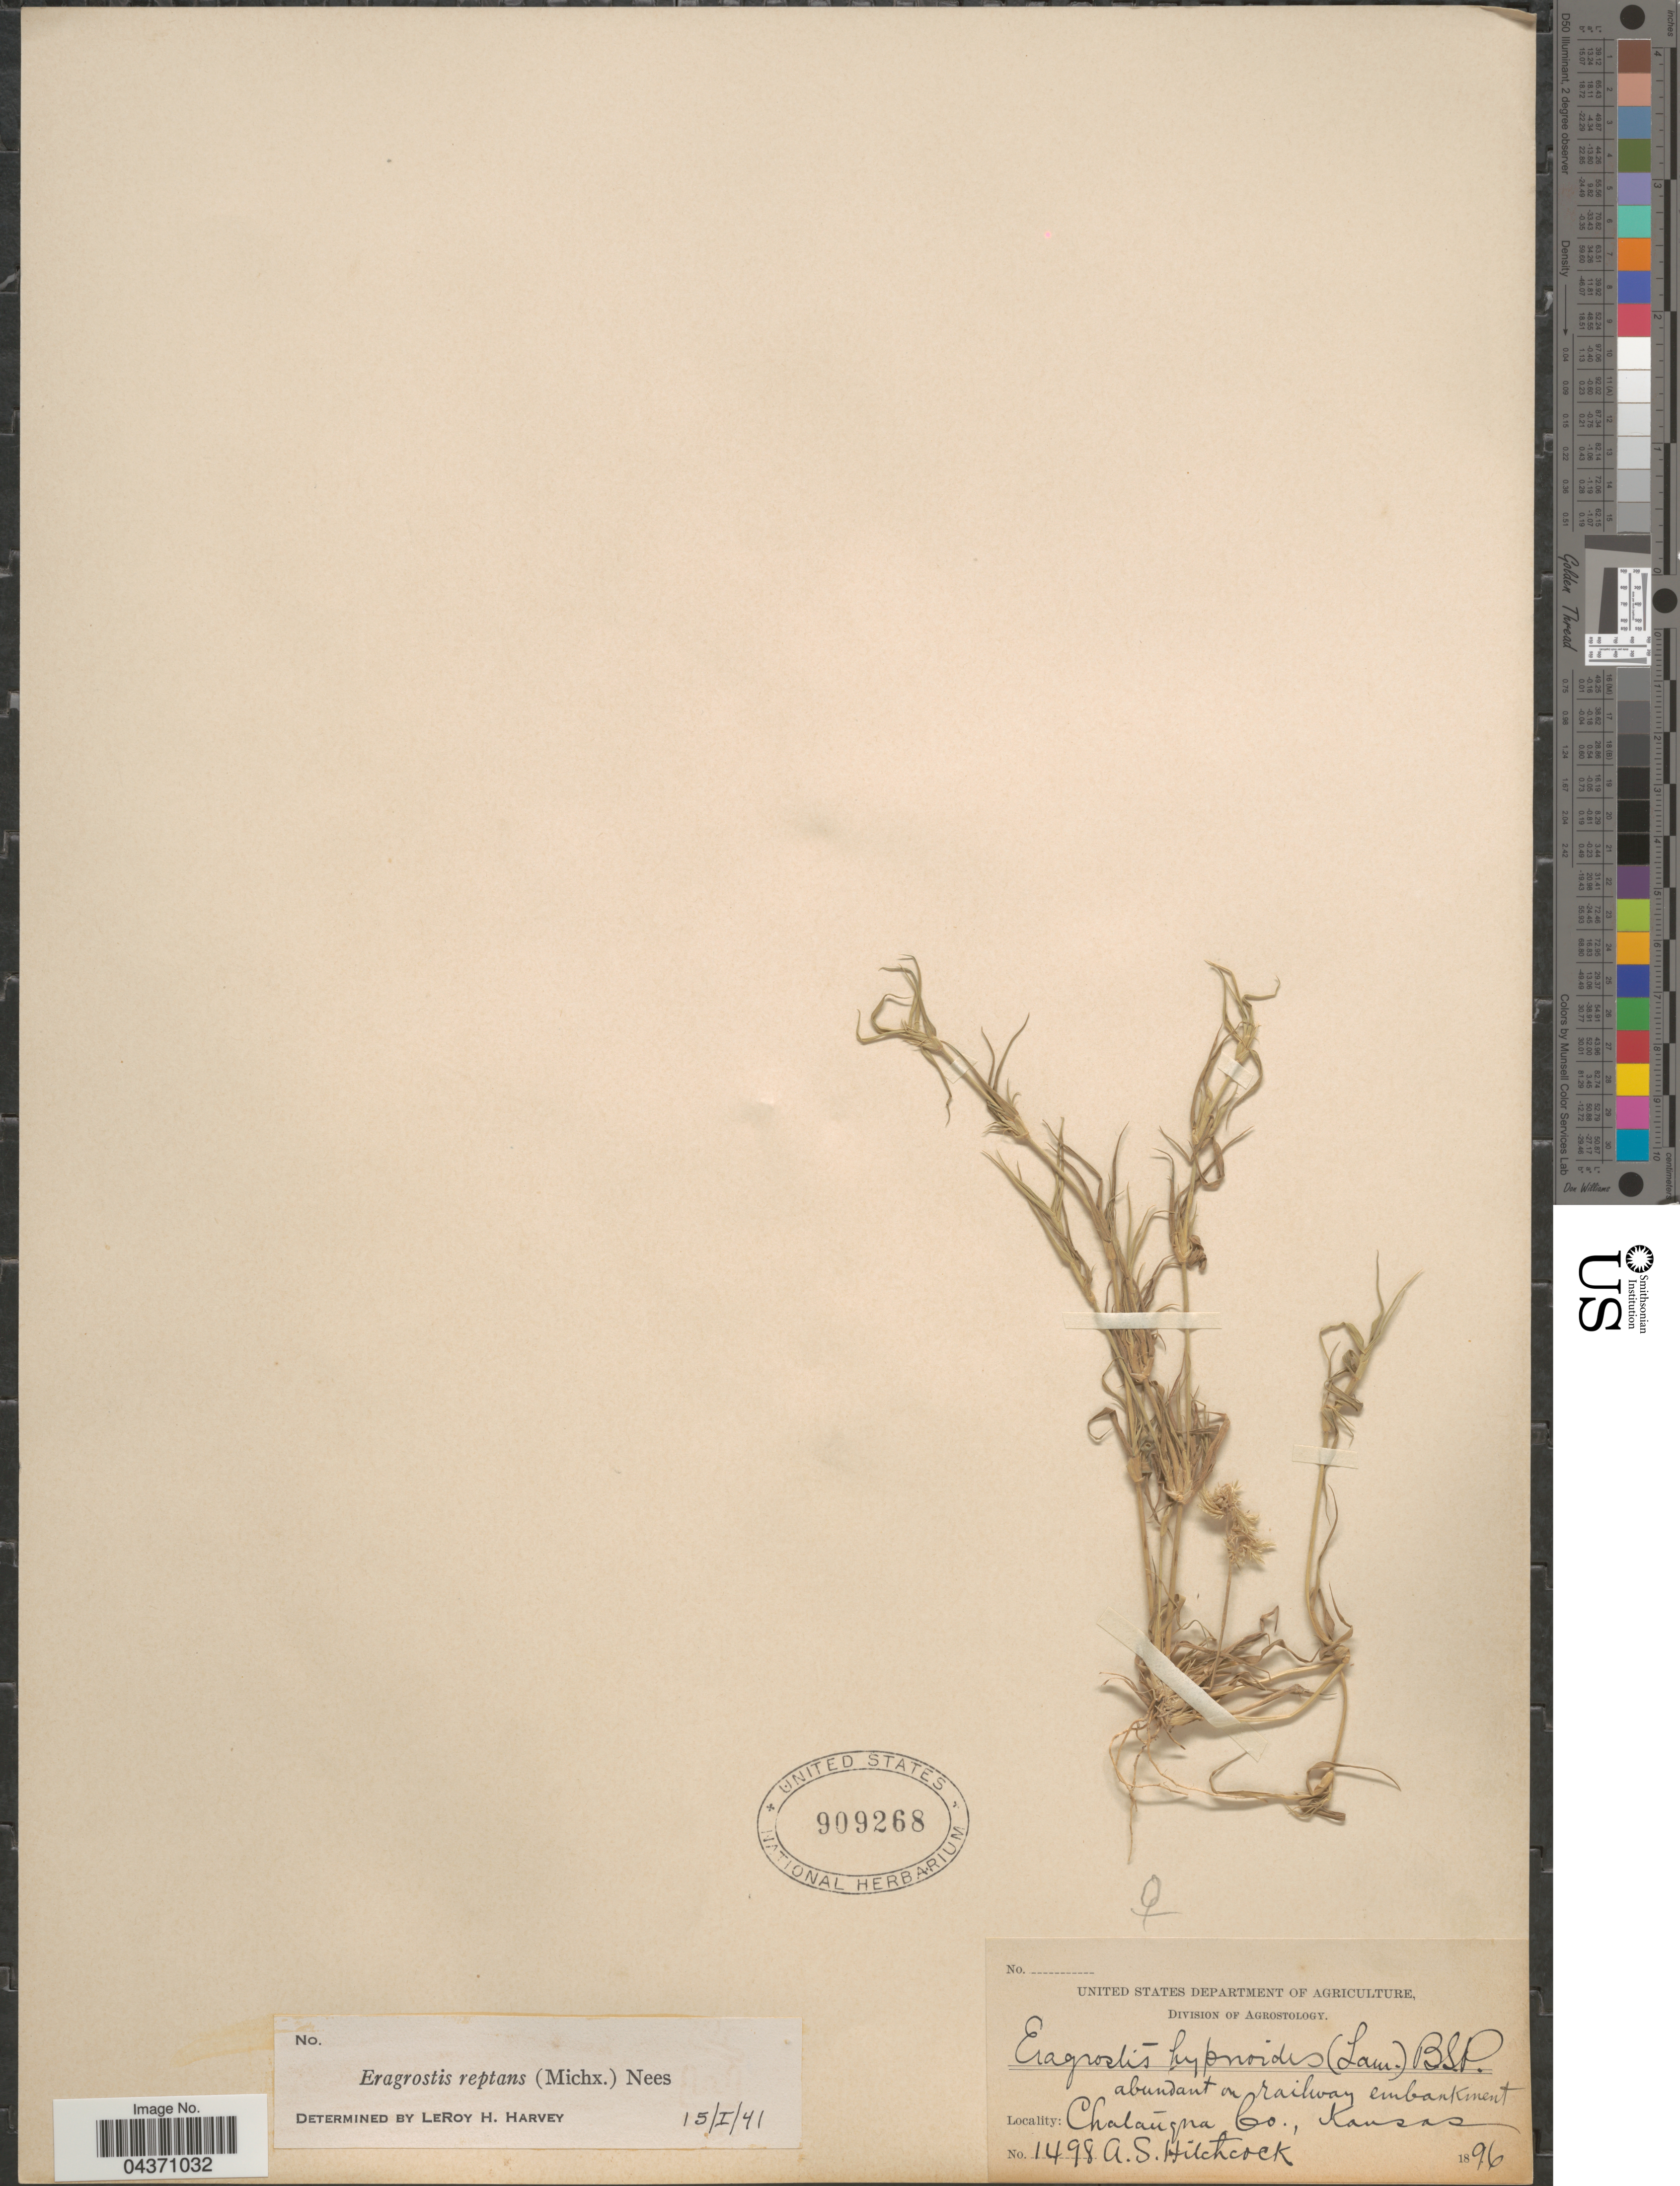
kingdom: Plantae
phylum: Tracheophyta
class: Liliopsida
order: Poales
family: Poaceae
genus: Eragrostis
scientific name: Eragrostis reptans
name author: (Michx.) Nees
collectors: A. S. Hitchcock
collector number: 1498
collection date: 1896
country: United States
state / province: Kansas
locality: Abundant on railway embankment. Chalauqua Co.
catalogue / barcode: US 909268